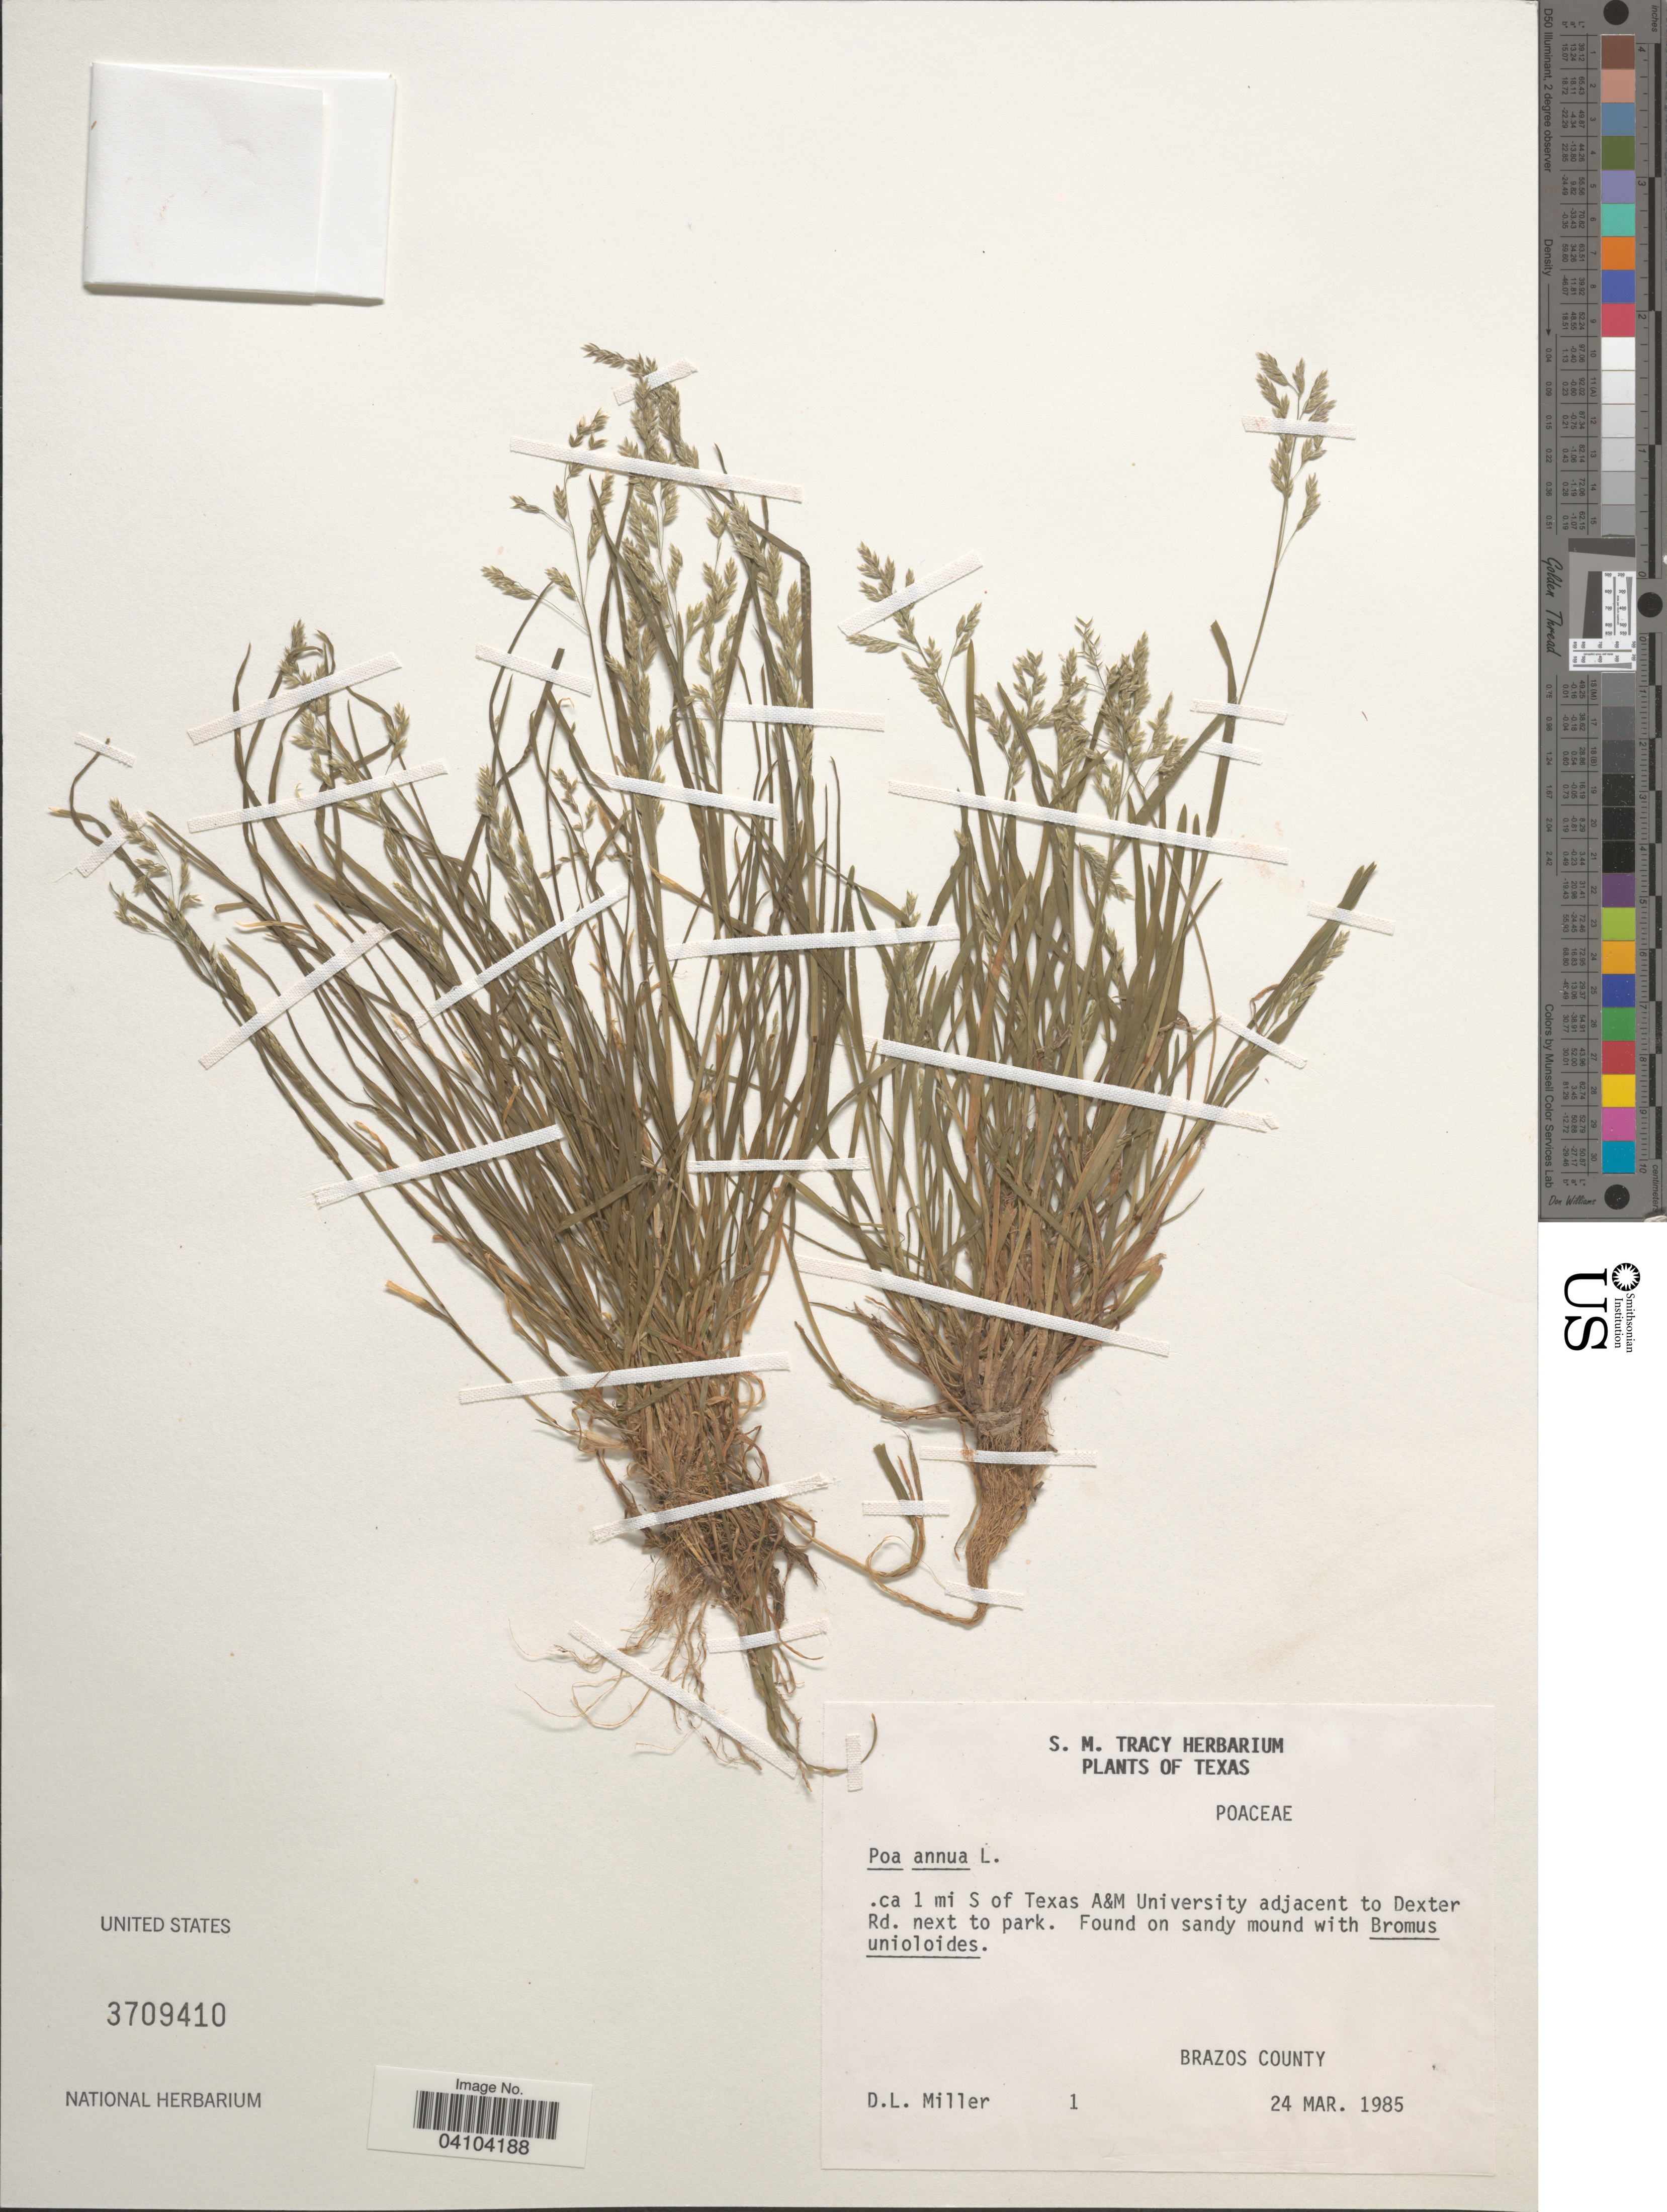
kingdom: Plantae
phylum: Tracheophyta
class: Liliopsida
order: Poales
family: Poaceae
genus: Poa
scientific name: Poa annua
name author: L.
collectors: D. Miller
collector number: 1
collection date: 1985-03-24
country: United States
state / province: Texas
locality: Ca 1 mi S of Texas A&M University adjacent to Dexter Rd. next to park. Brazos County.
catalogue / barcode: US 3709410